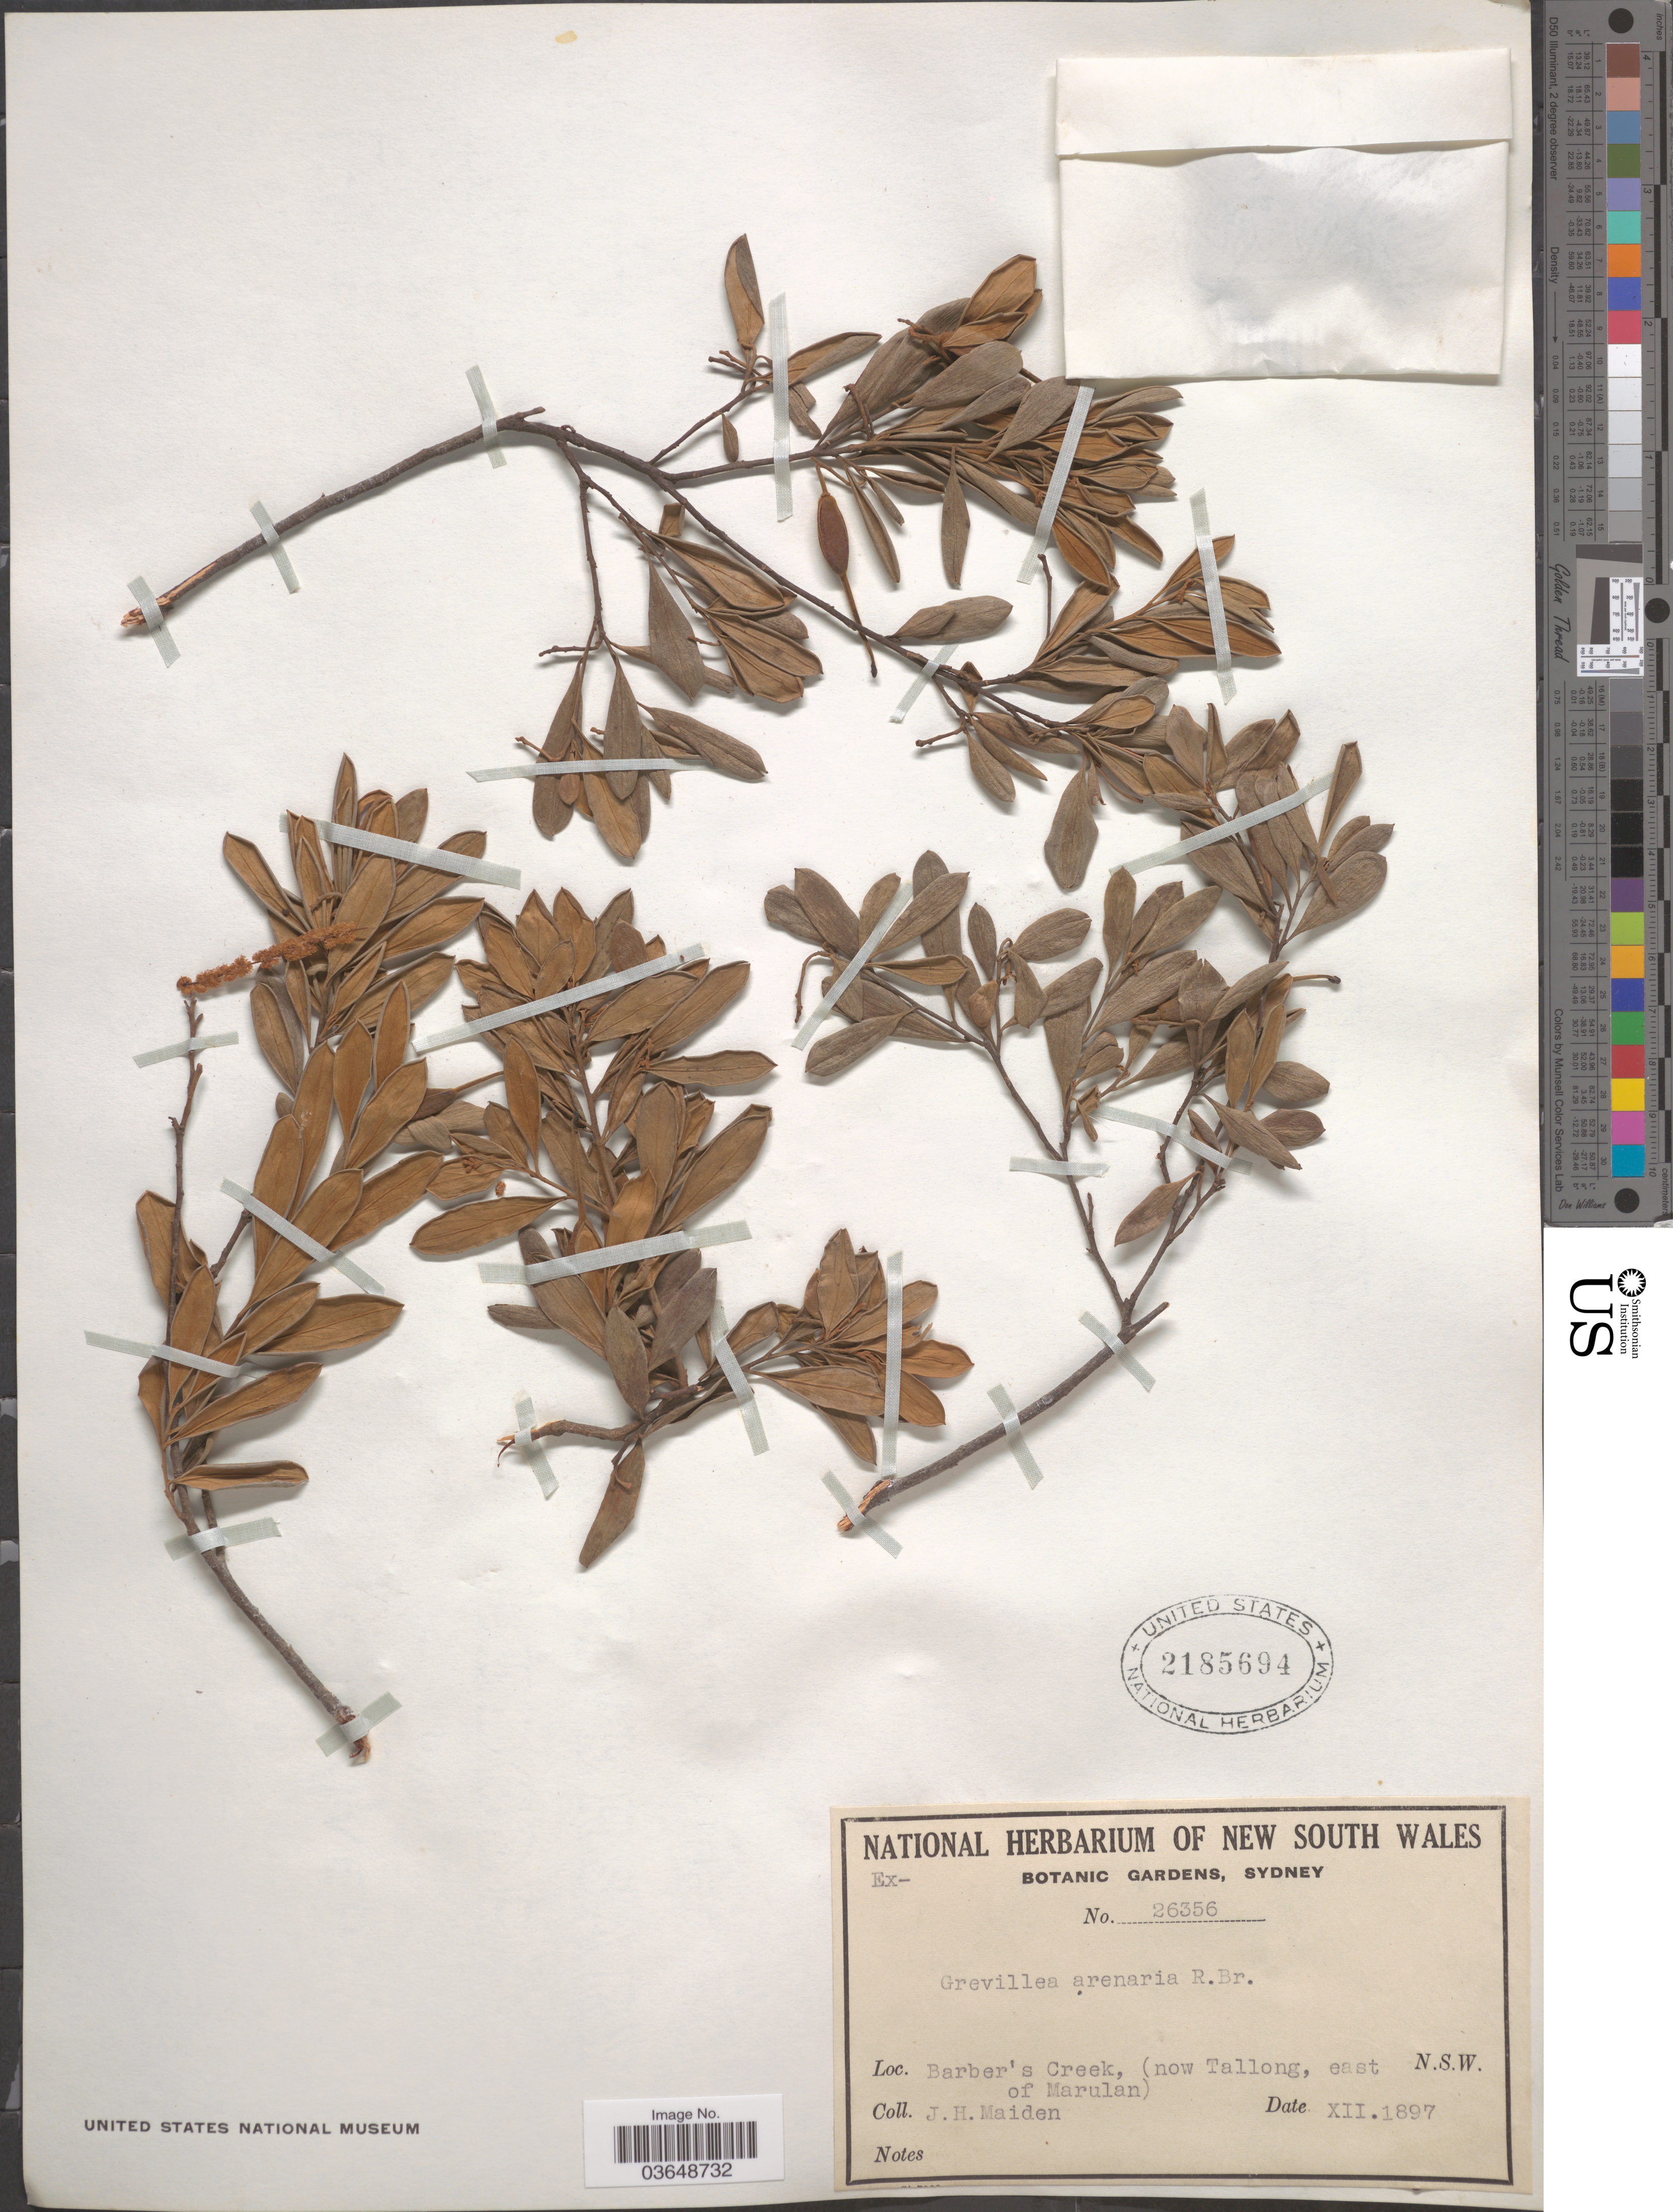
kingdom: Plantae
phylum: Tracheophyta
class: Magnoliopsida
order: Proteales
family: Proteaceae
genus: Grevillea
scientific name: Grevillea arenaria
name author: R. Br.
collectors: J. Maiden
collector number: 26356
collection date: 1897-12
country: Australia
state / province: New South Wales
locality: Barber's Creek, (now Tallong, east of Marulan).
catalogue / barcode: US 2185694